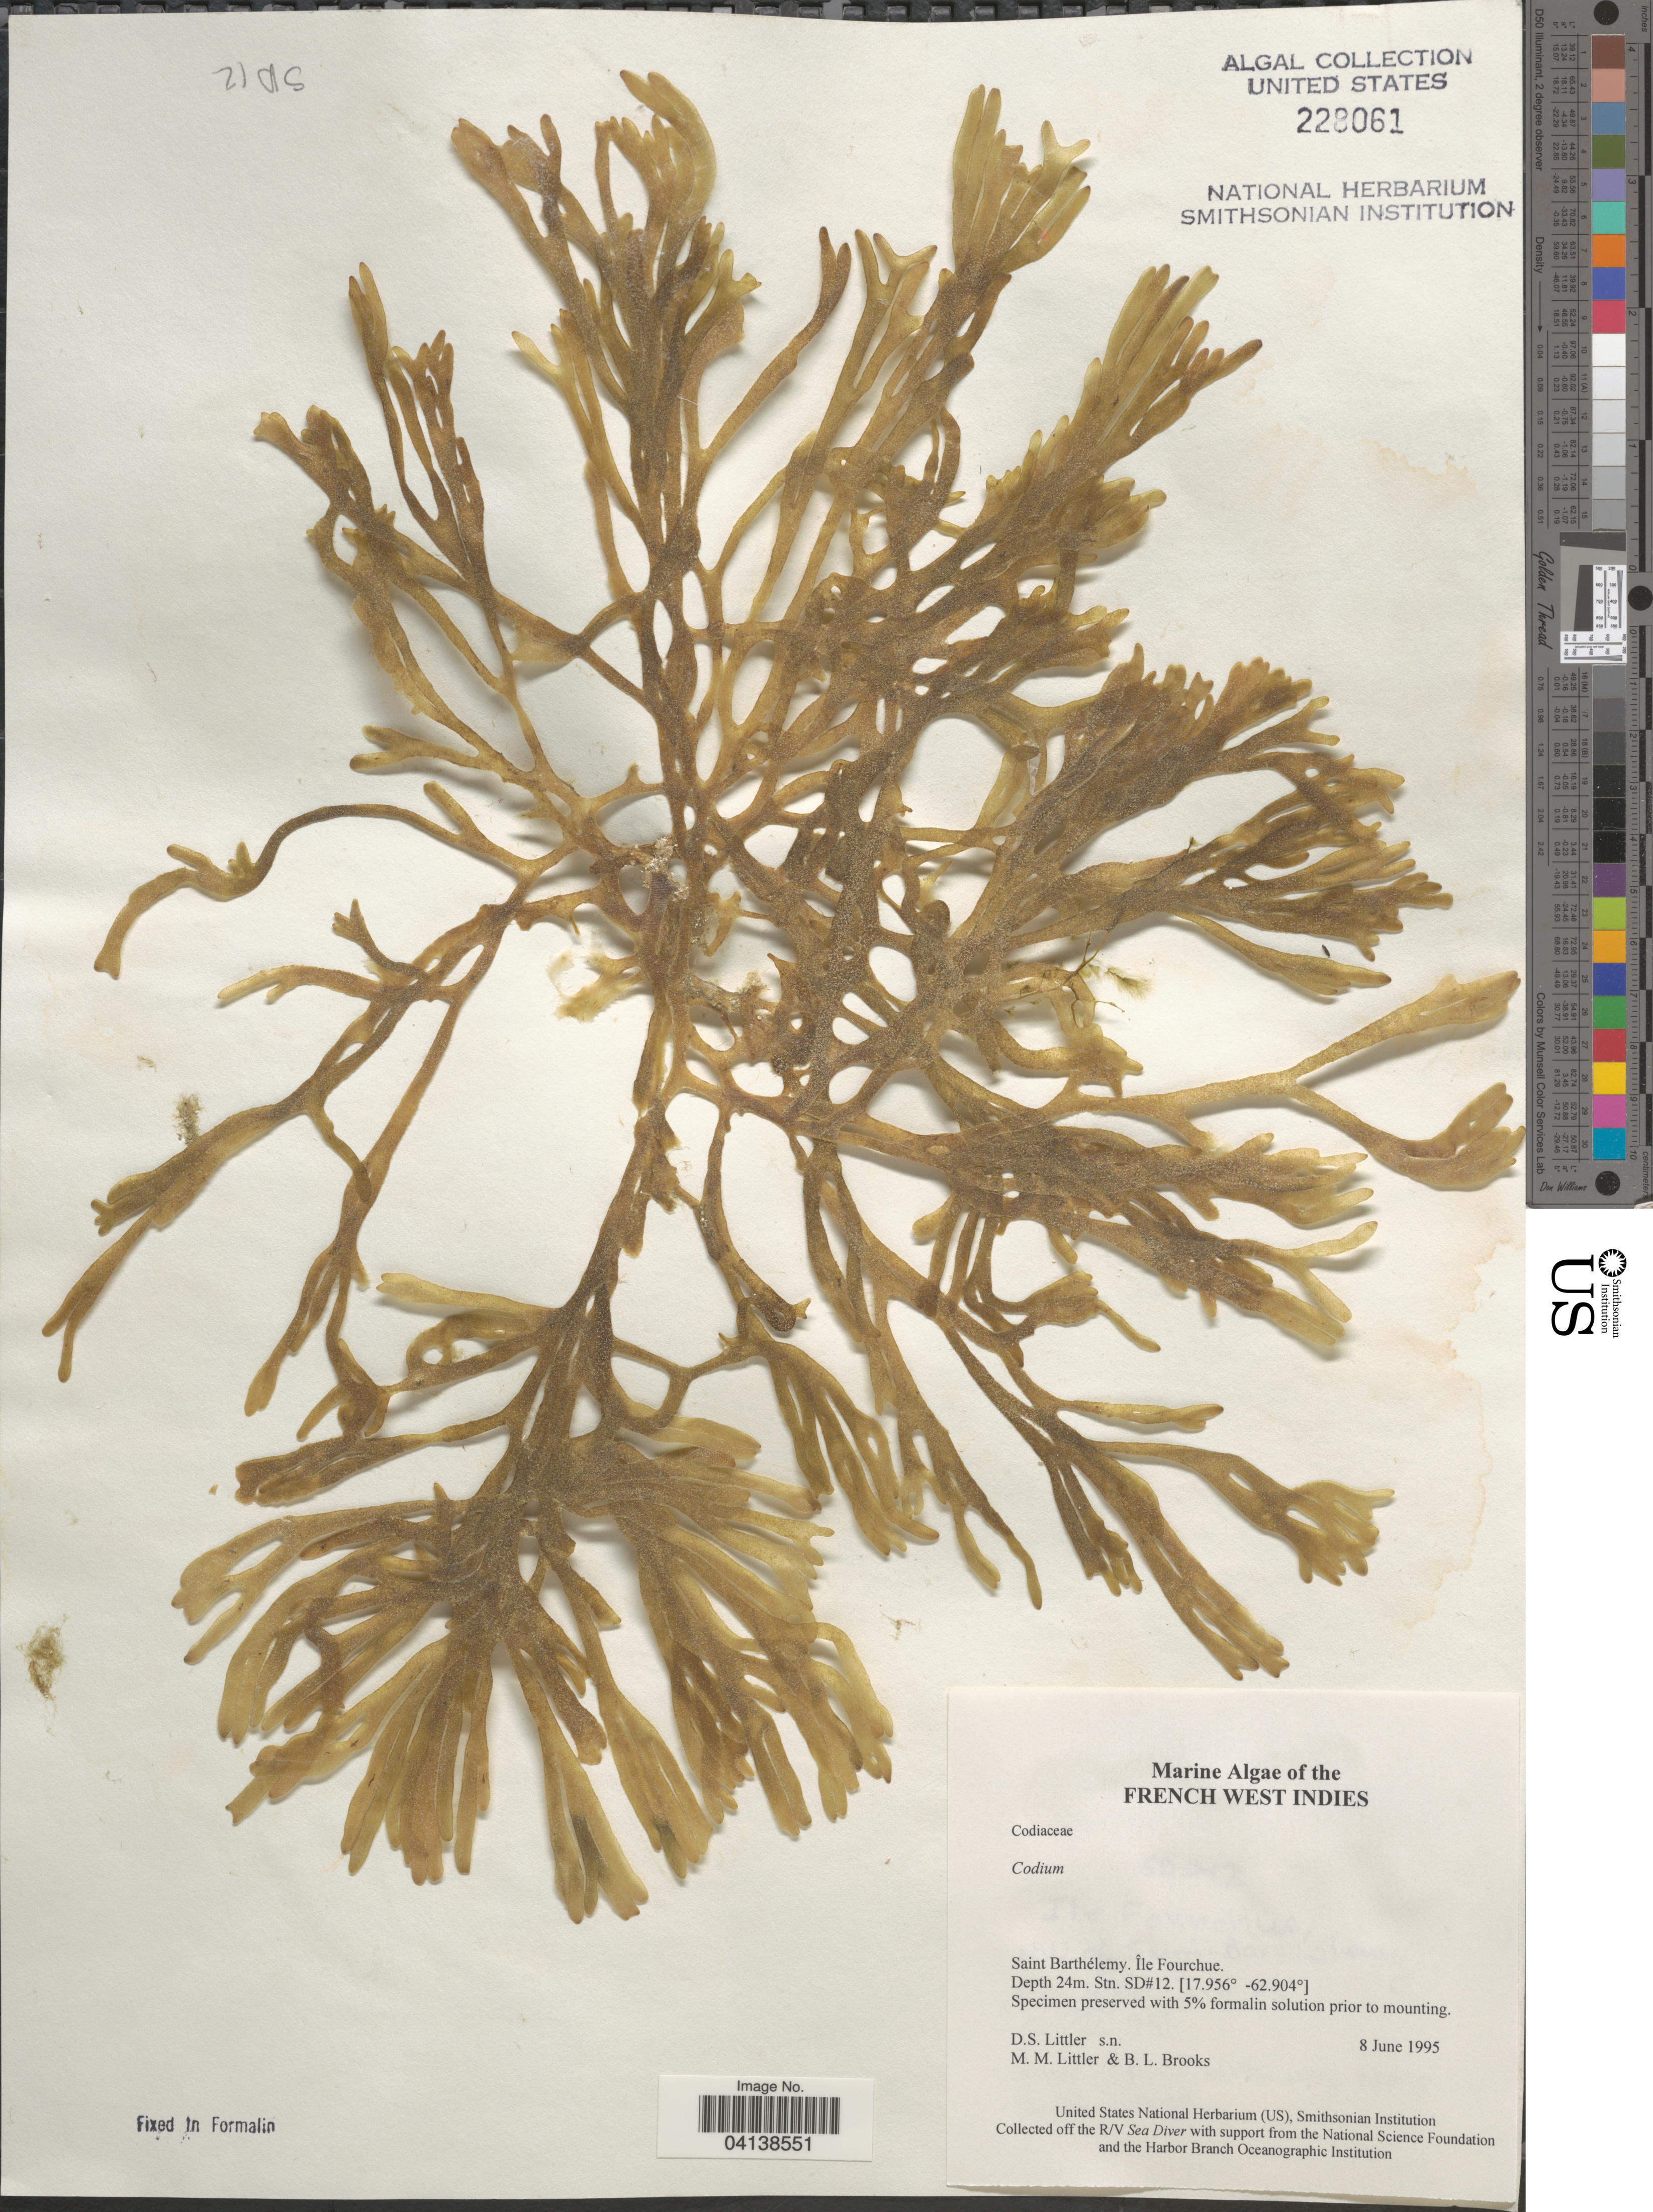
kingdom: Plantae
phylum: Chlorophyta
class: Ulvophyceae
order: Bryopsidales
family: Codiaceae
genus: Codium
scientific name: Codium sp.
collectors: D. S. Littler & B. Brooks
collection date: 1995-06-08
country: Saint Barthélemy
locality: French West Indies. Île Fourchue. Stn. SD#12.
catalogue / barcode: US 228061